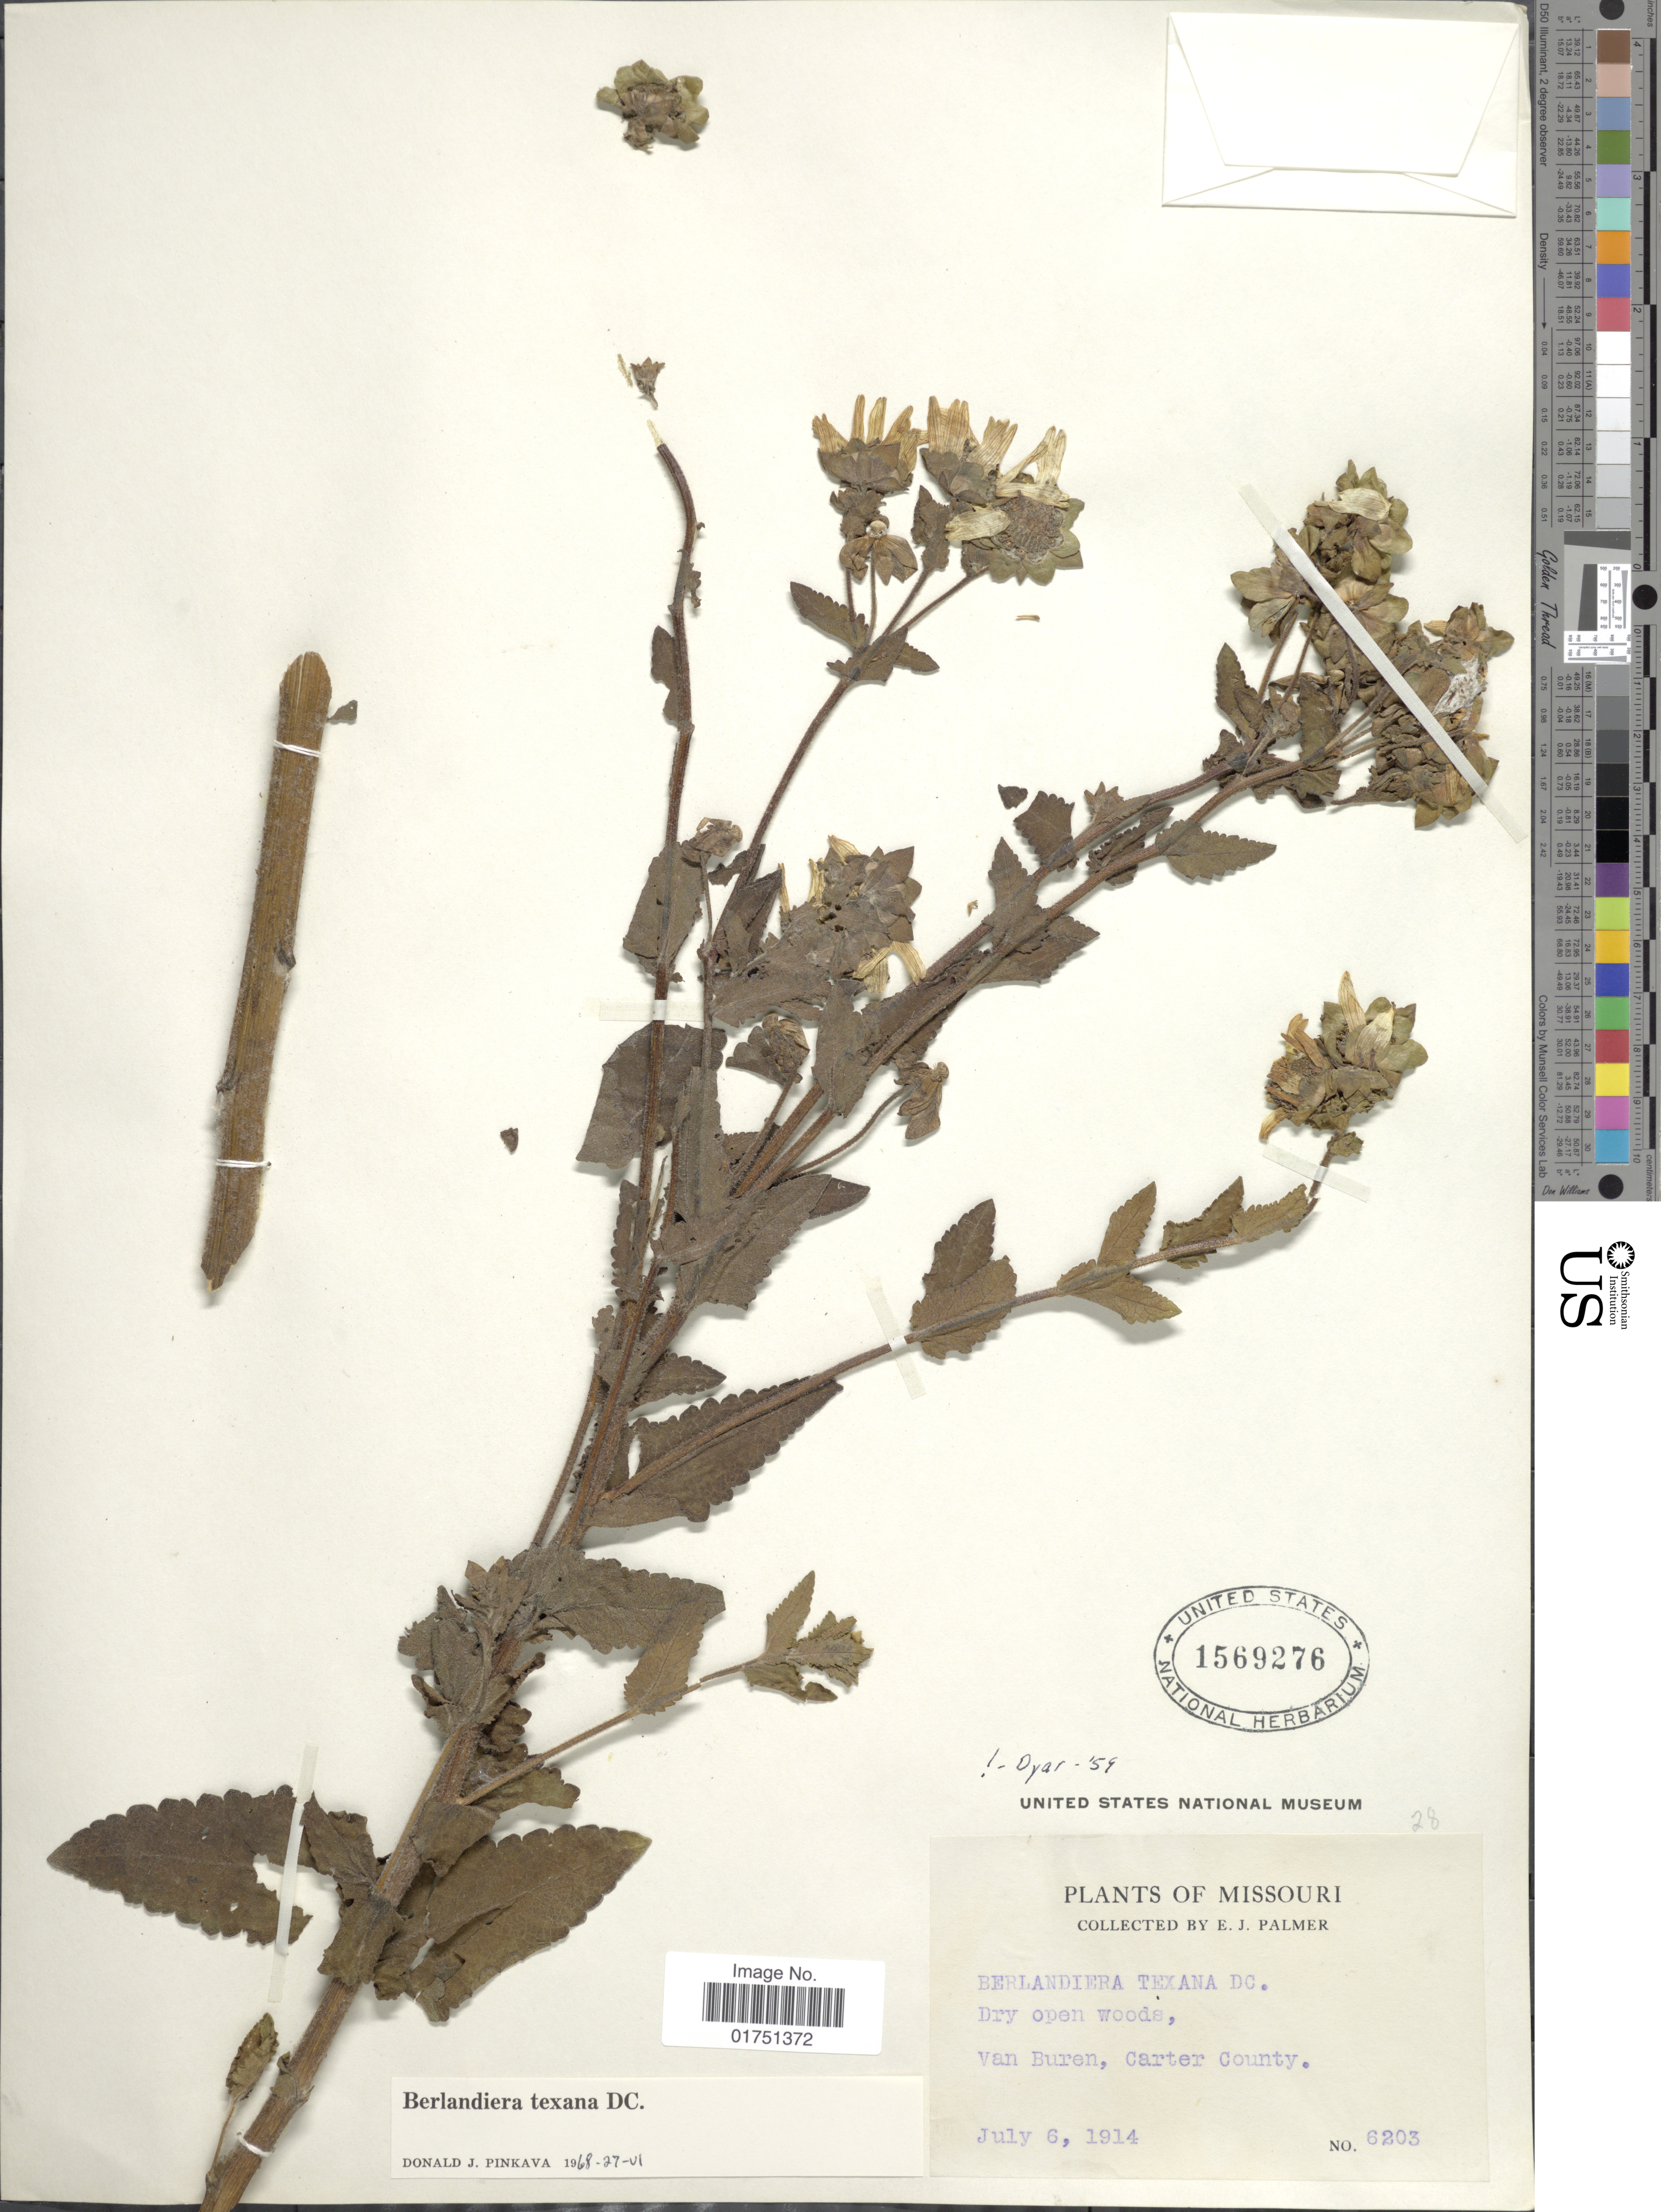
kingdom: Plantae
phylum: Tracheophyta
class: Magnoliopsida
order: Asterales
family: Asteraceae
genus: Berlandiera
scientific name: Berlandiera texana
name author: DC.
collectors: E. J. Palmer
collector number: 6203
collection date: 1914-07-06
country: United States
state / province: Missouri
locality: Dry open woods, Van Buren, Carter County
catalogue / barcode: US 1569276